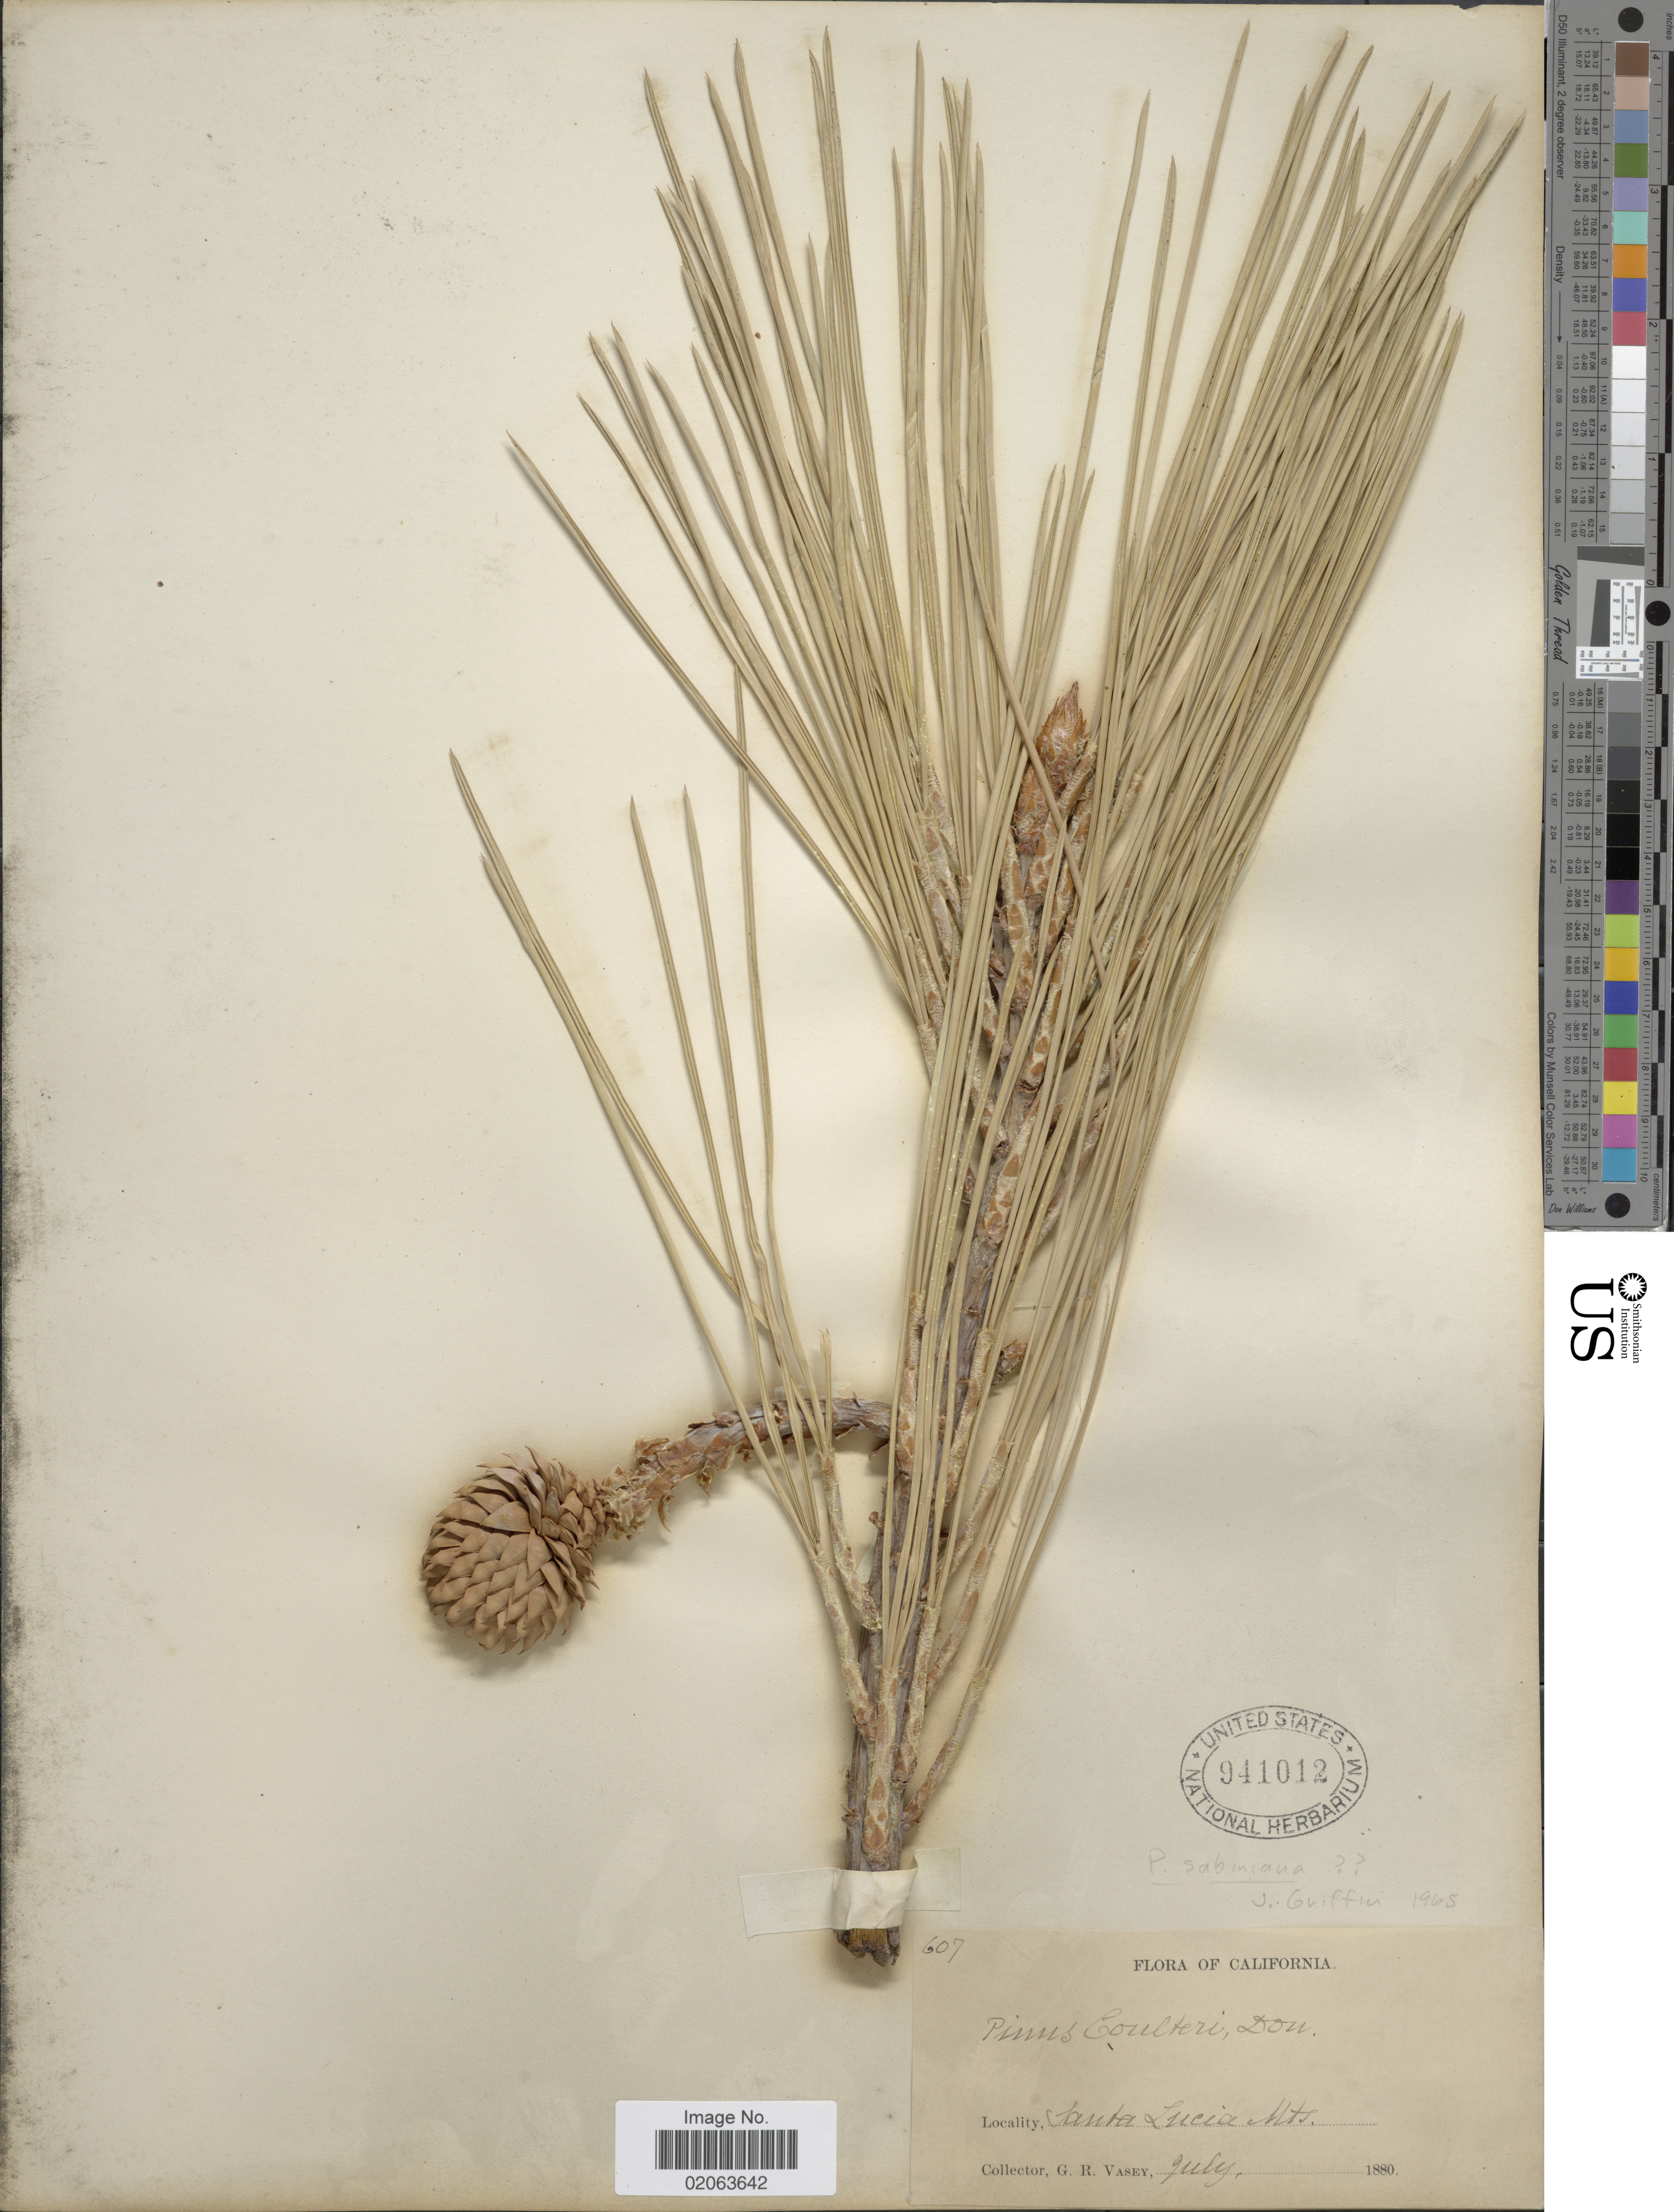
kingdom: Plantae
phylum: Tracheophyta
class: Pinopsida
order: Pinales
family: Pinaceae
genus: Pinus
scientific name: Pinus coulteri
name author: Lamb. ex D. Don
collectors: G. R. Vasey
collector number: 607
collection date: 1880-07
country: United States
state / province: California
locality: Santa Lucia Mts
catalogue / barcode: US 941012